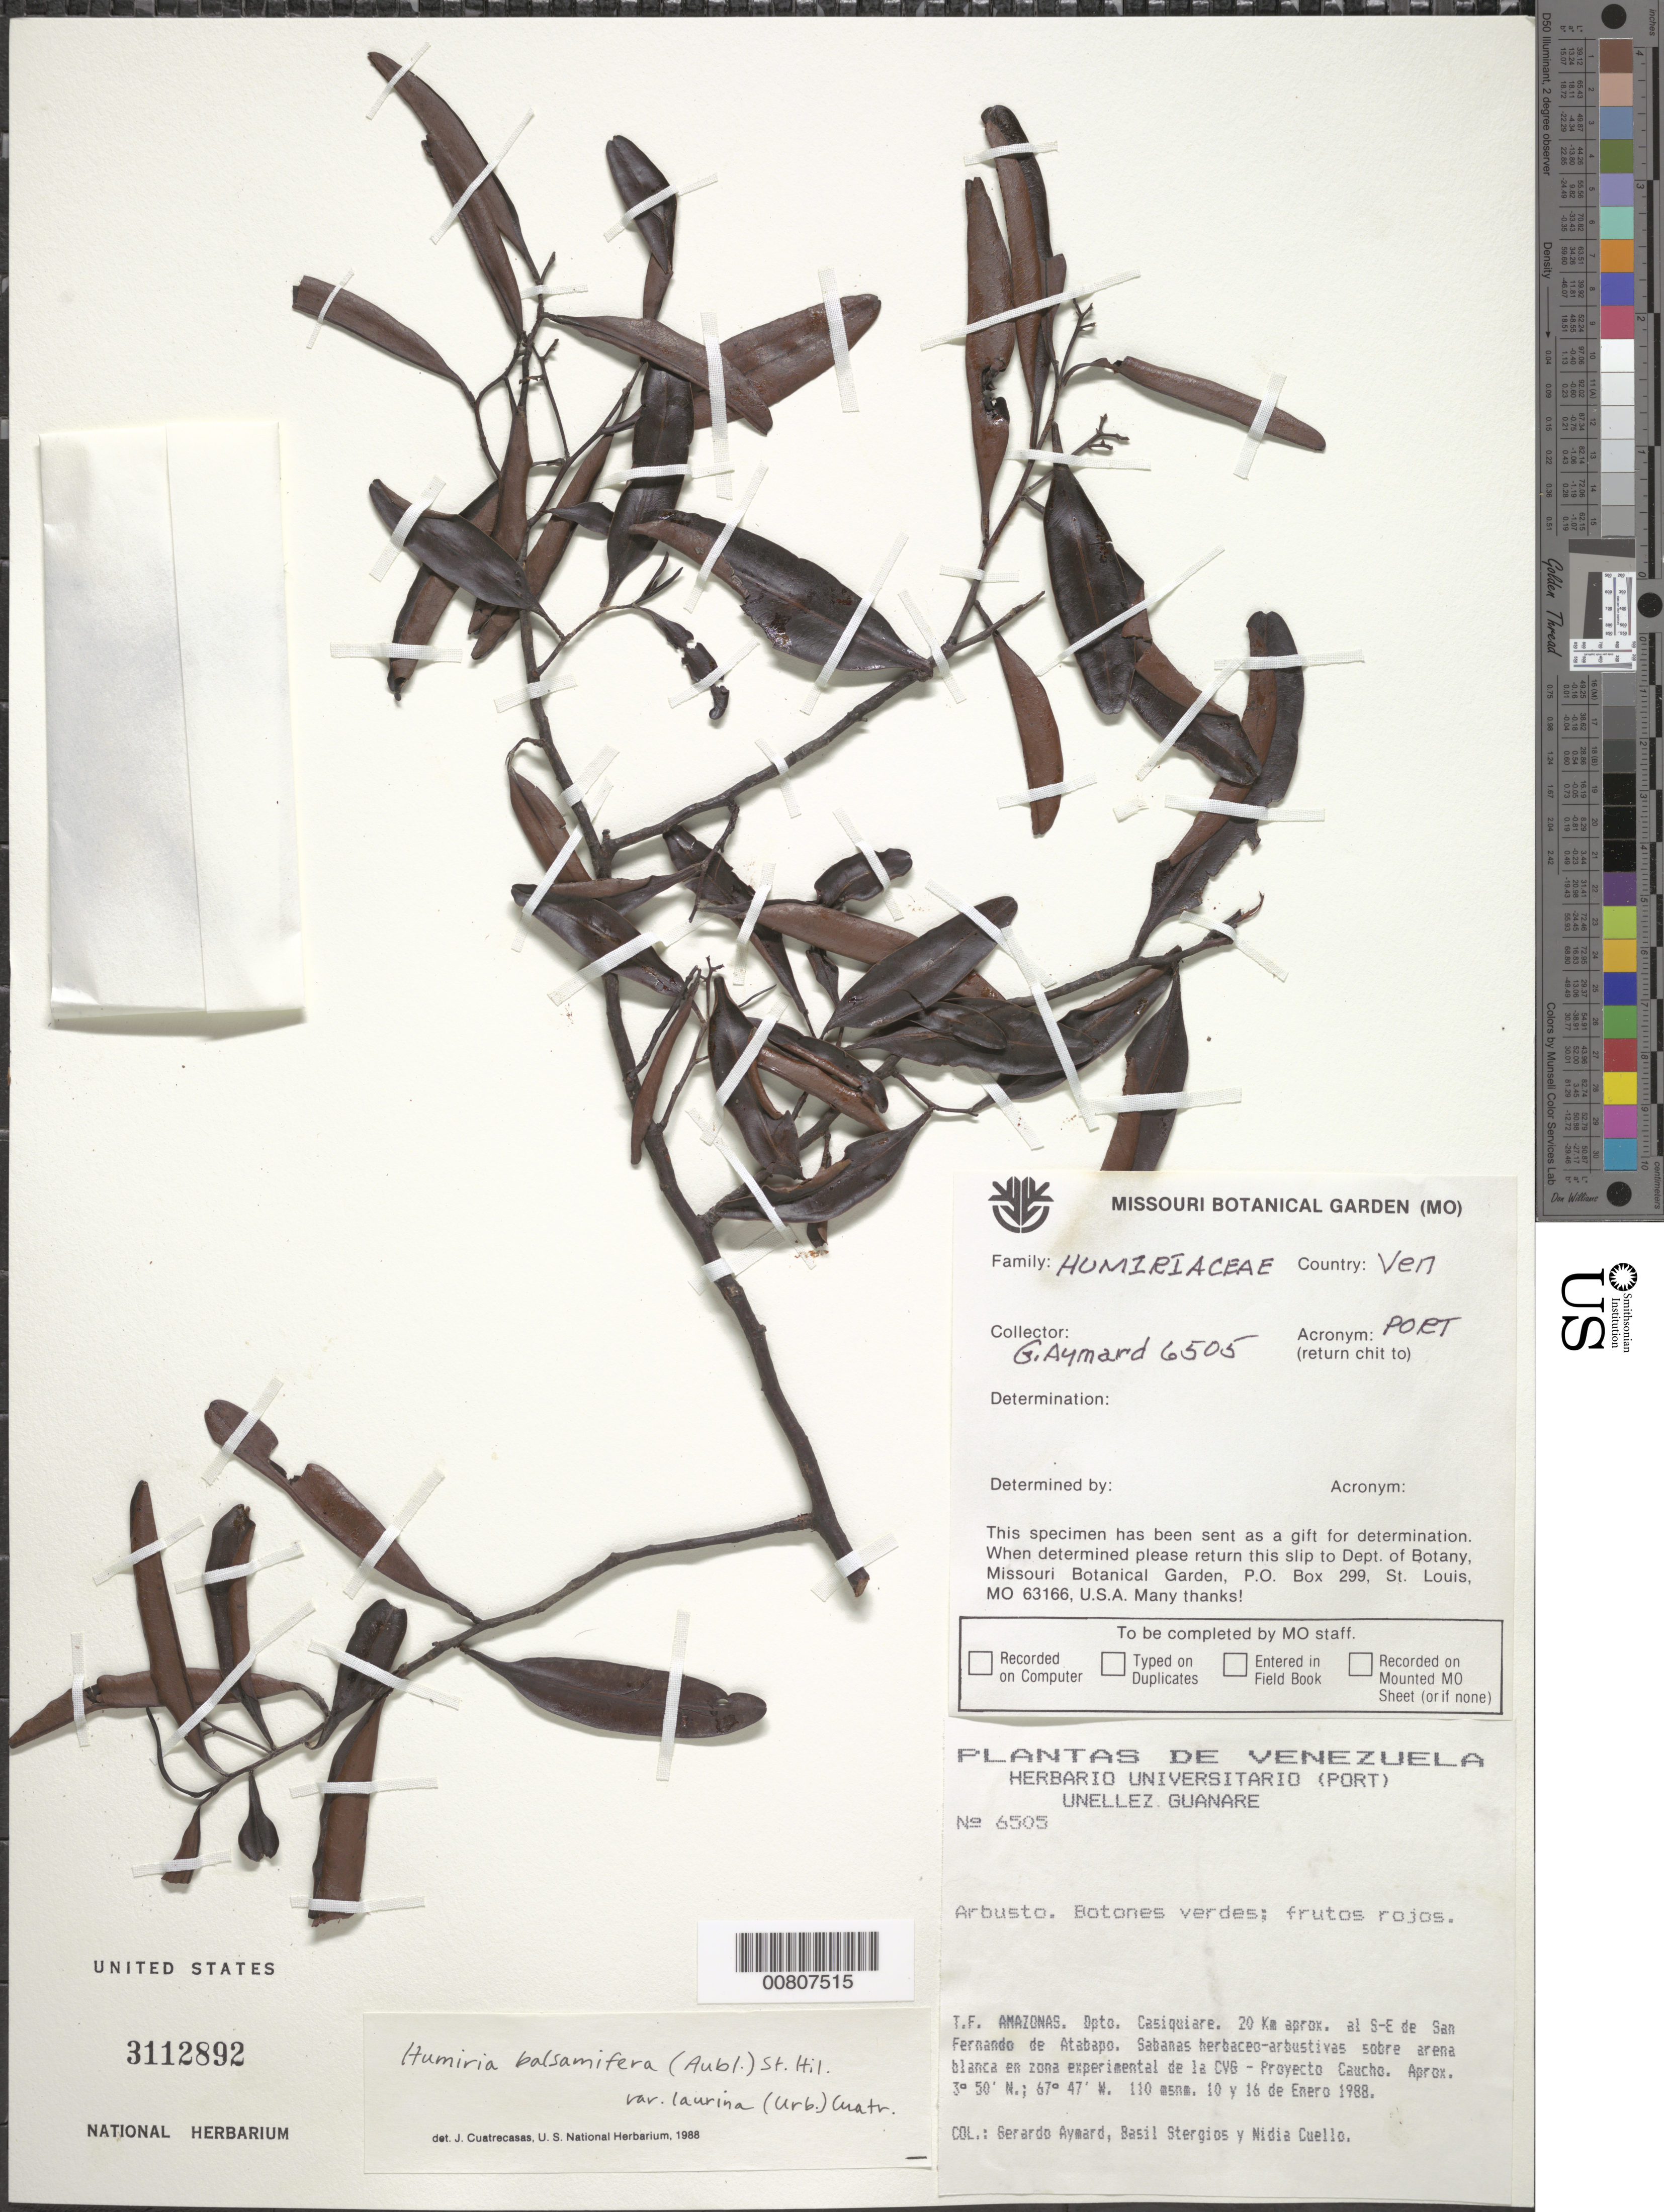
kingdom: Plantae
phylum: Tracheophyta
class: Magnoliopsida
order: Malpighiales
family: Humiriaceae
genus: Humiria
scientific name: Humiria balsamifera var. laurina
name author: Cuatrec.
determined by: Cuatrecasas, J.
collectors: G. A. Aymard, B. G. Stergios & N. L. Cuello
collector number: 6505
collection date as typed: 10-Jan-88 to 16-Jan-88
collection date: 1988-01-10/1988-01-16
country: Venezuela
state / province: Amazonas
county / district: Atabapo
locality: San Fernando de Atabapo, 20 km SE of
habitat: Sabanas herbaceo-arbustivas sobre arena blanca en zona experimental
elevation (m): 110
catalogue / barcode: US 3112892